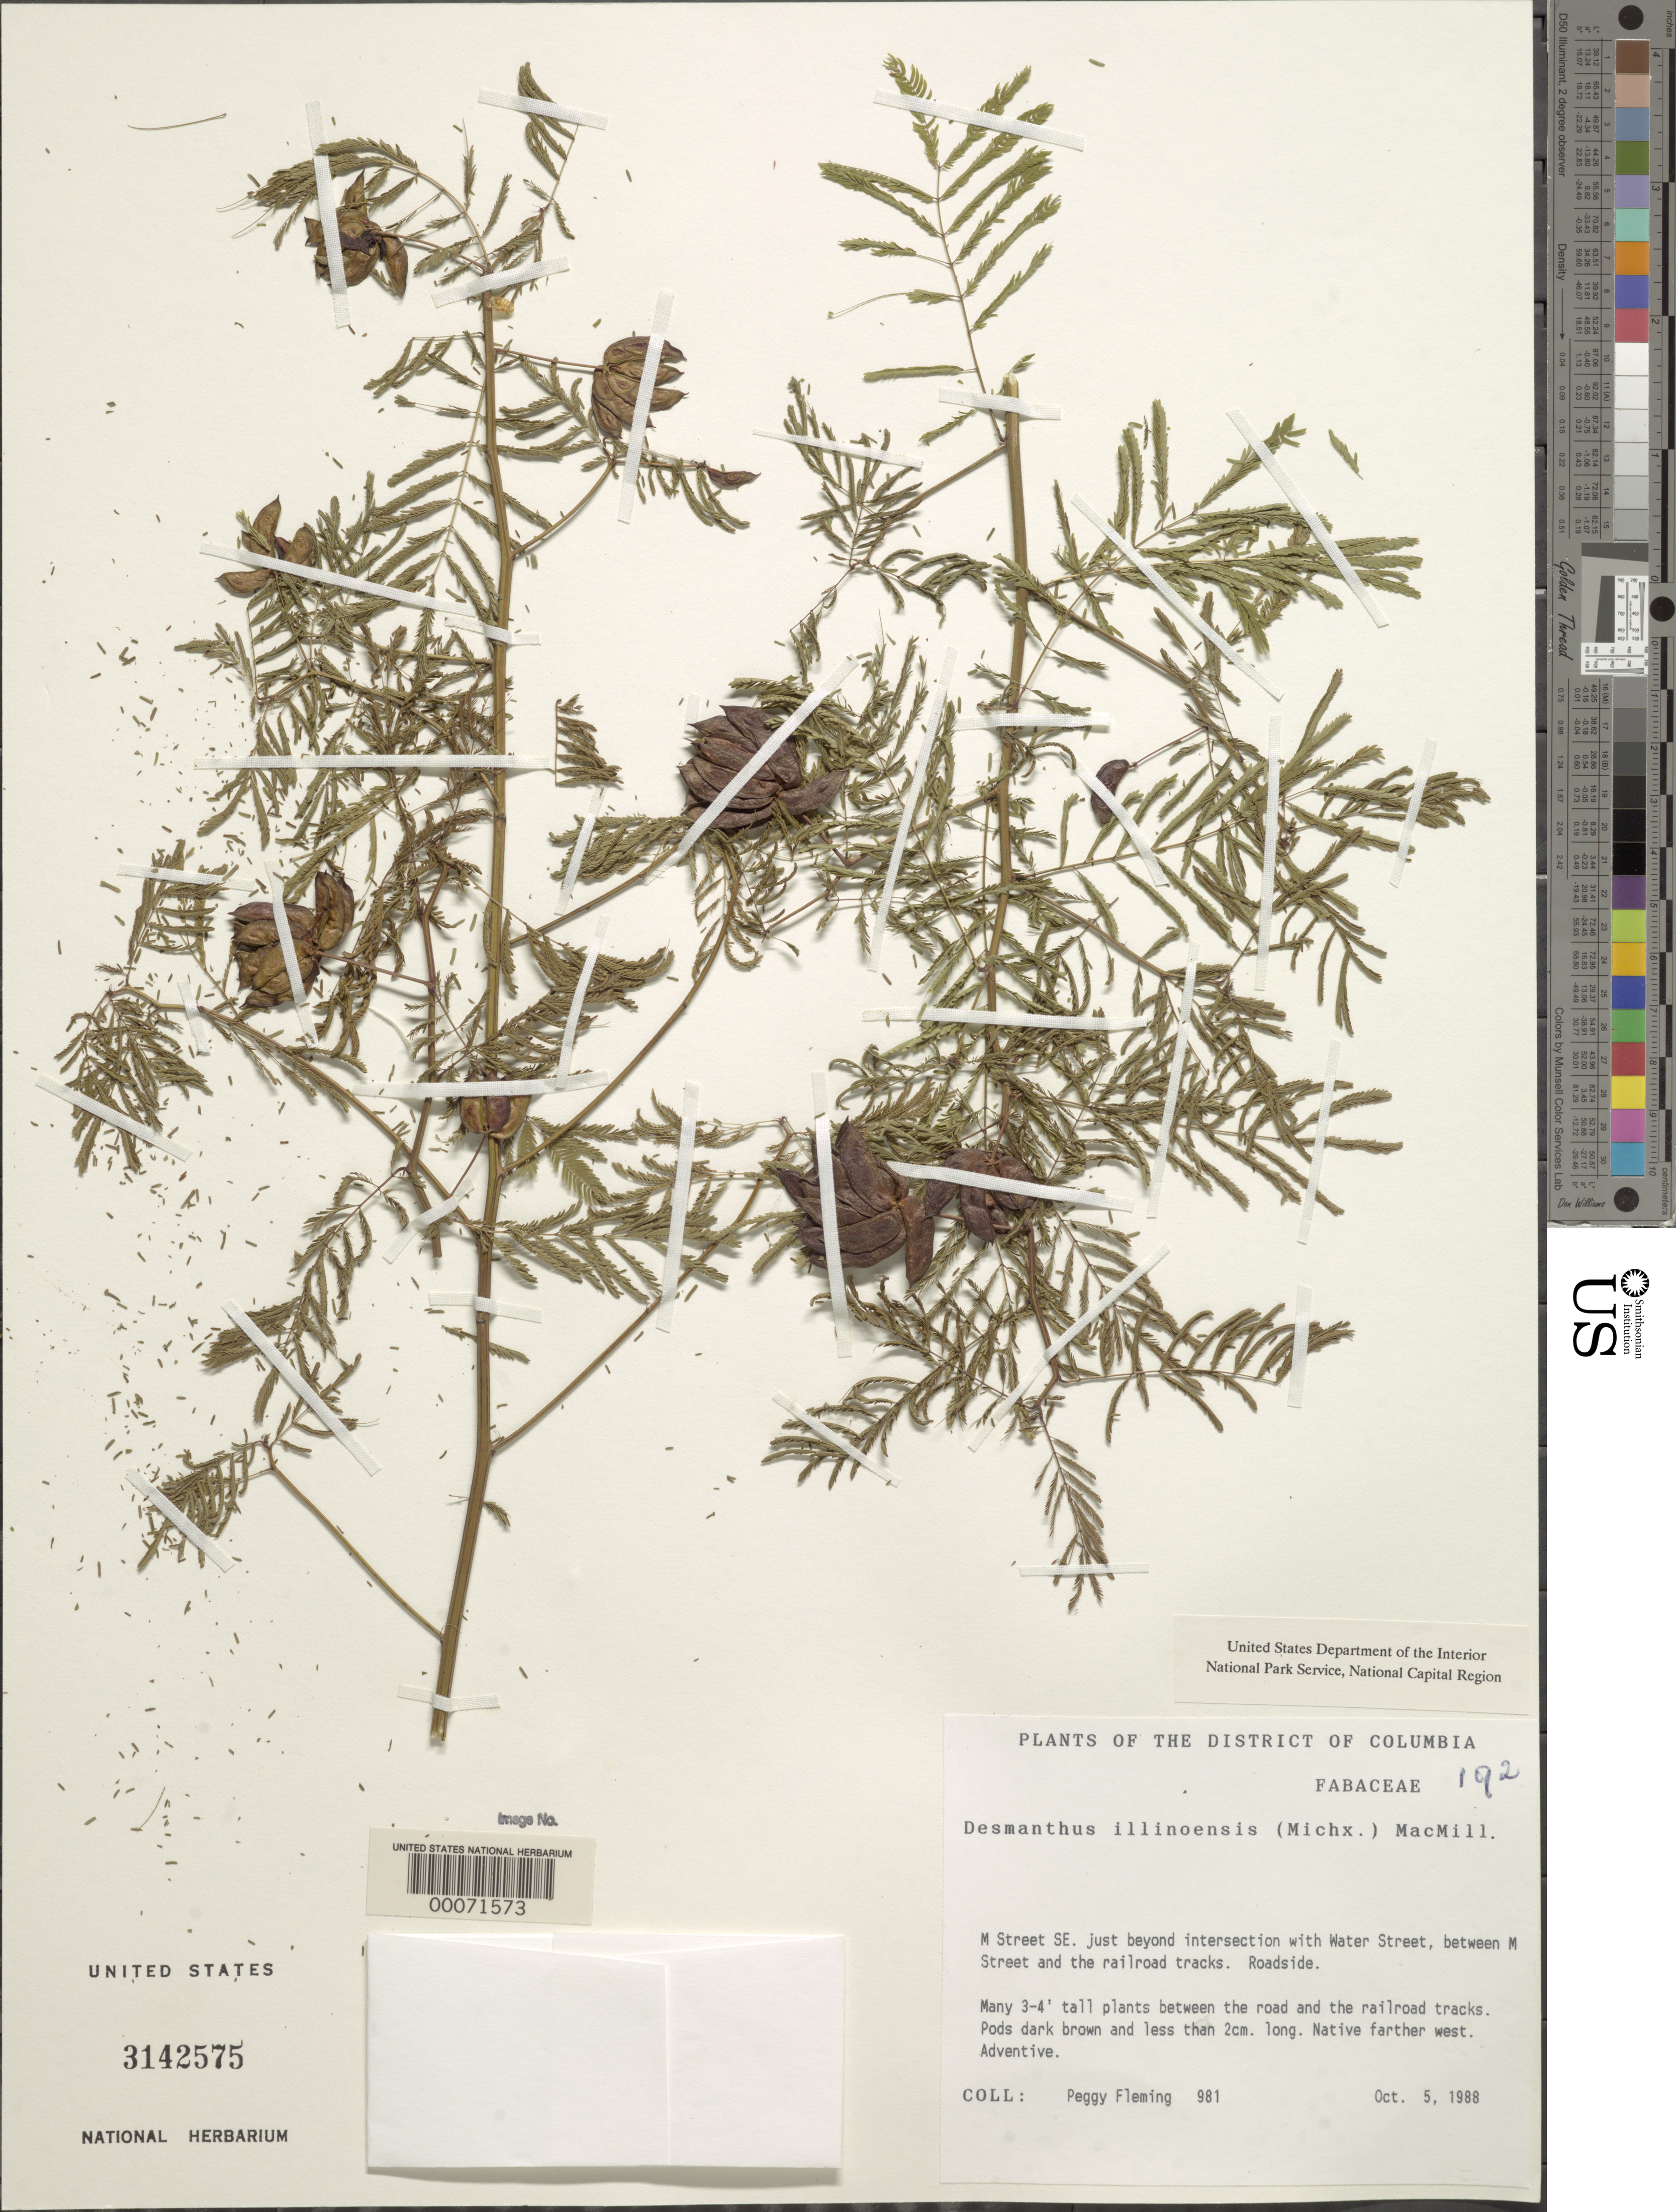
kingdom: Plantae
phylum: Tracheophyta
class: Magnoliopsida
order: Fabales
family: Fabaceae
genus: Desmanthus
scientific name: Desmanthus illinoensis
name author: (Michx.) MacMill.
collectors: P. Fleming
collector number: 981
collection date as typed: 05 Oct 1988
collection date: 1988-10-05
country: United States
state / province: District of Columbia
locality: M Street SE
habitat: Roadside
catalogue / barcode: US 3142575